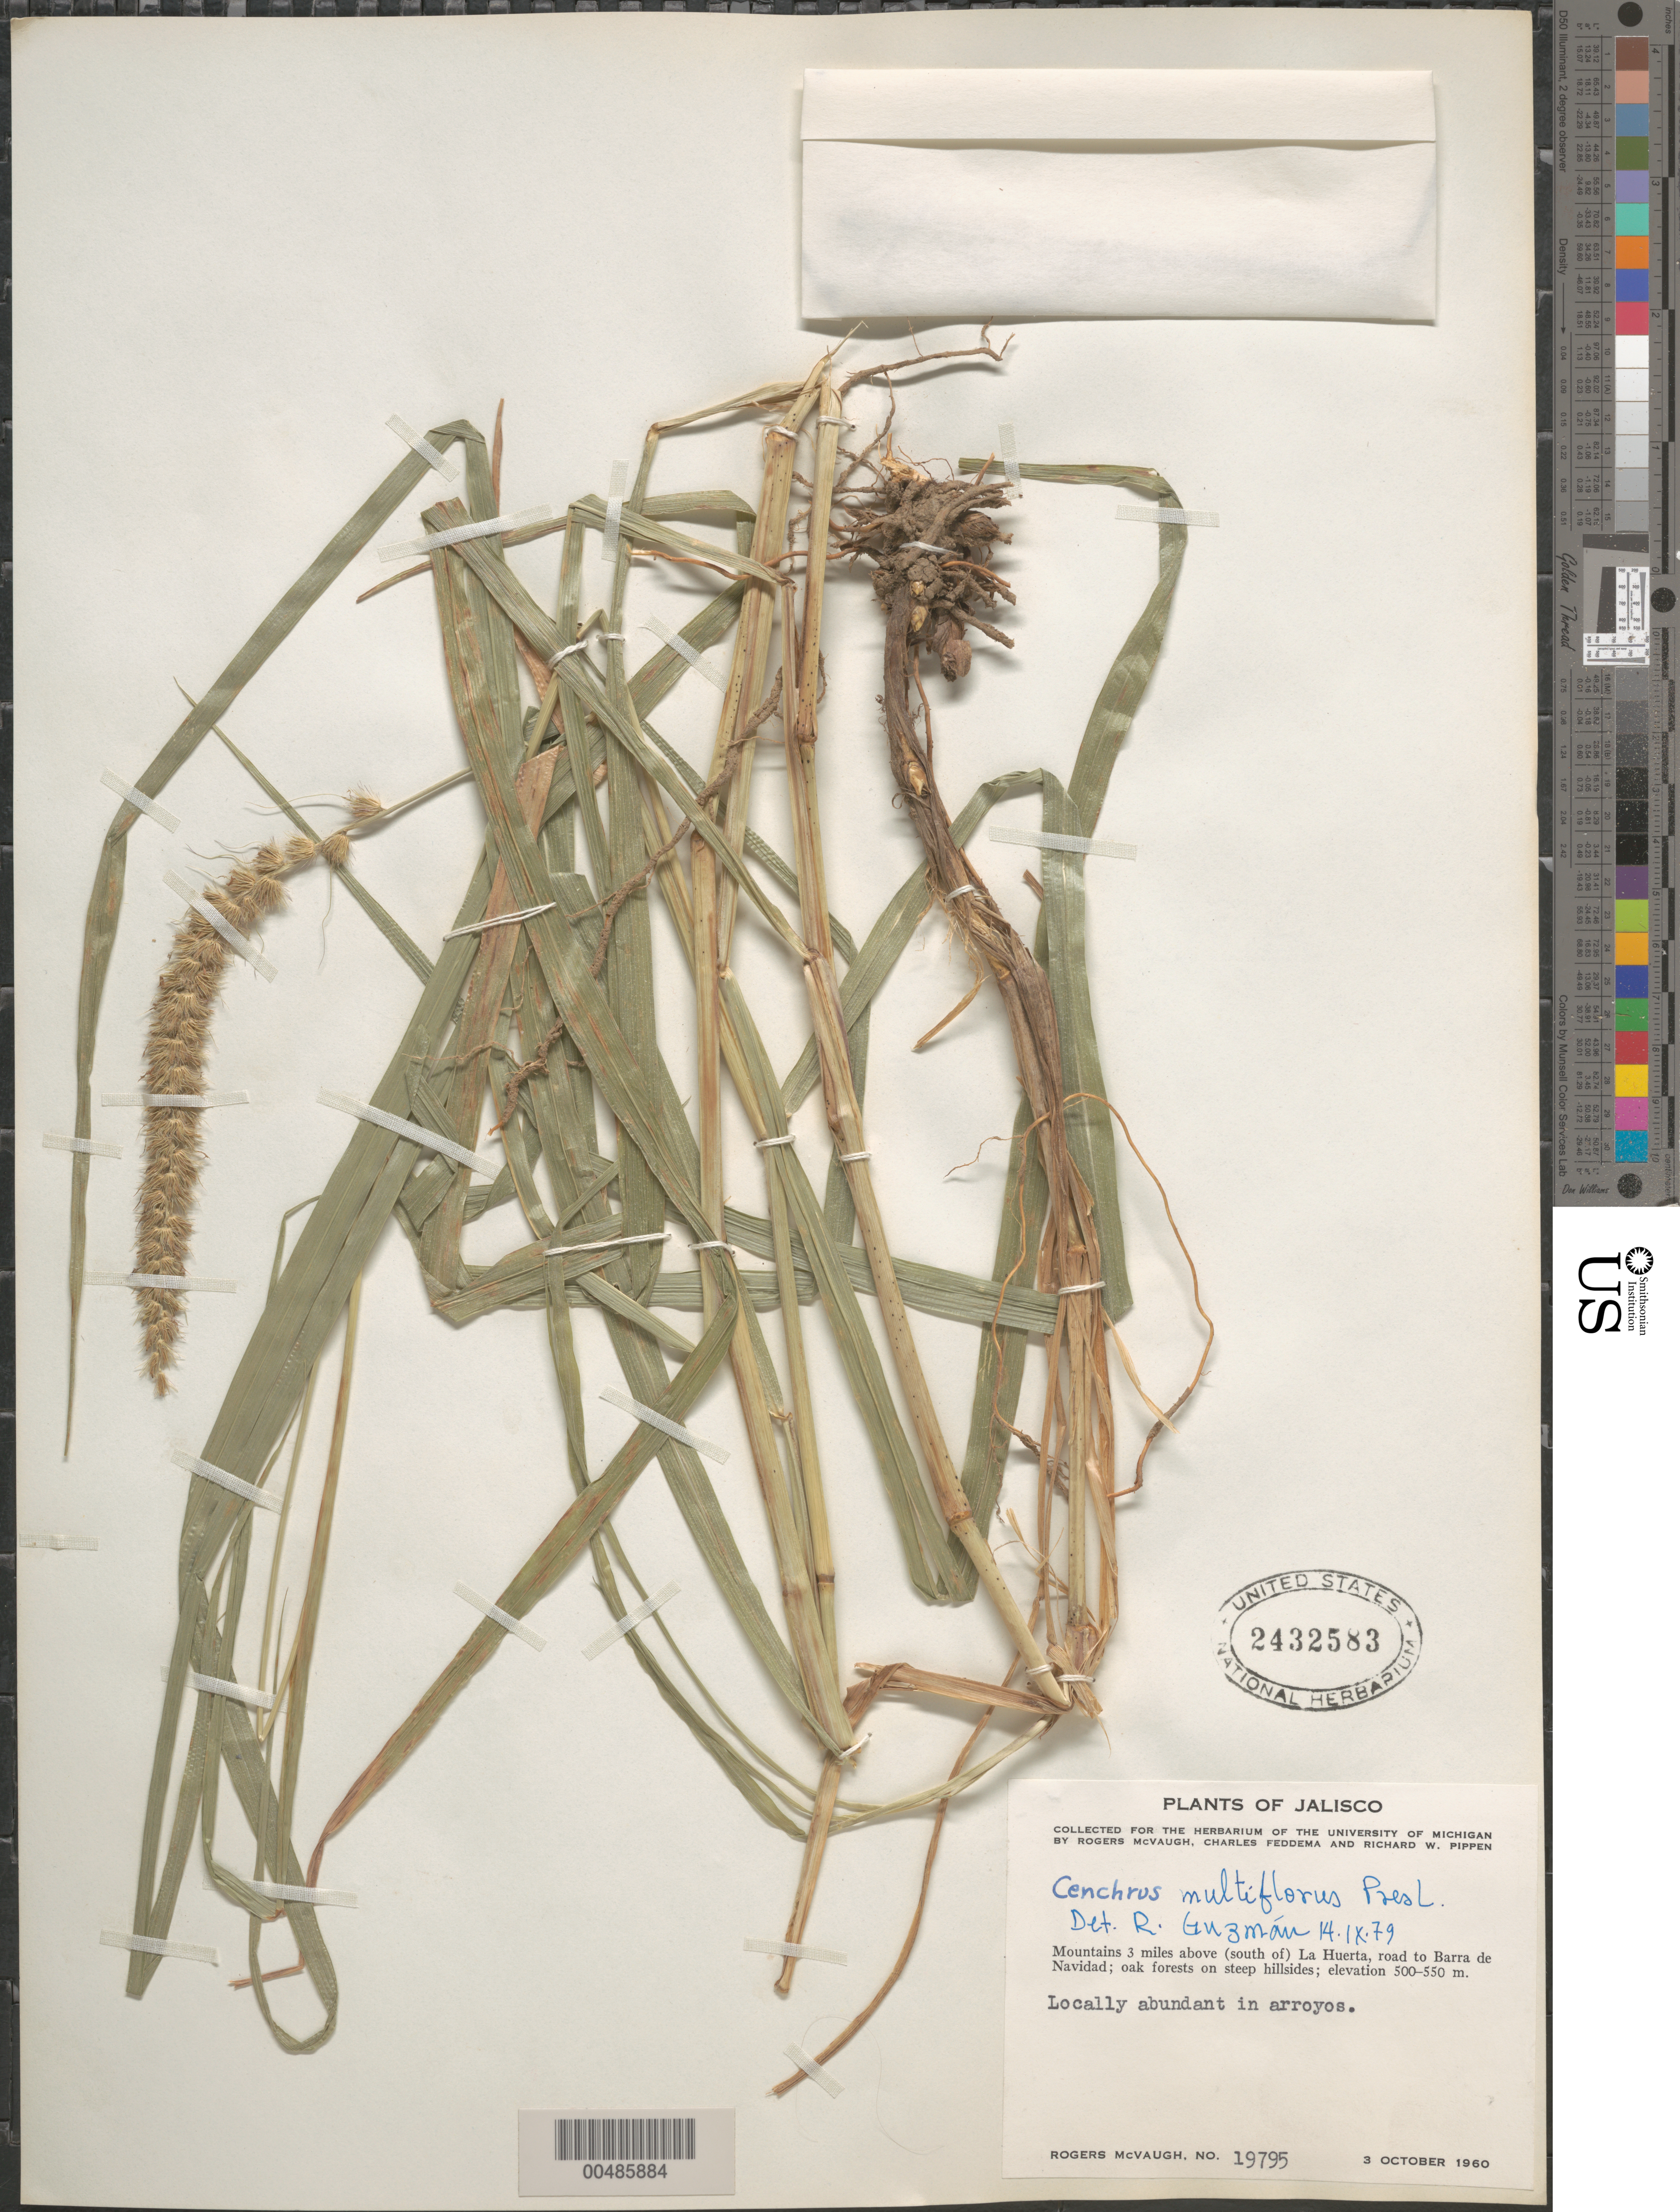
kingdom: Plantae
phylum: Tracheophyta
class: Liliopsida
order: Poales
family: Poaceae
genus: Cenchrus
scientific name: Cenchrus multiflorus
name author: C. Presl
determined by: Guzm n, R.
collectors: R. McVaugh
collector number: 19795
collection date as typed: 3 Oct 1960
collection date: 1960-10-03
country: Mexico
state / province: Jalisco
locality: Mountains 3 mi above (S of) La Huerta, road to Barra de Navidad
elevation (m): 500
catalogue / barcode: US 2432583